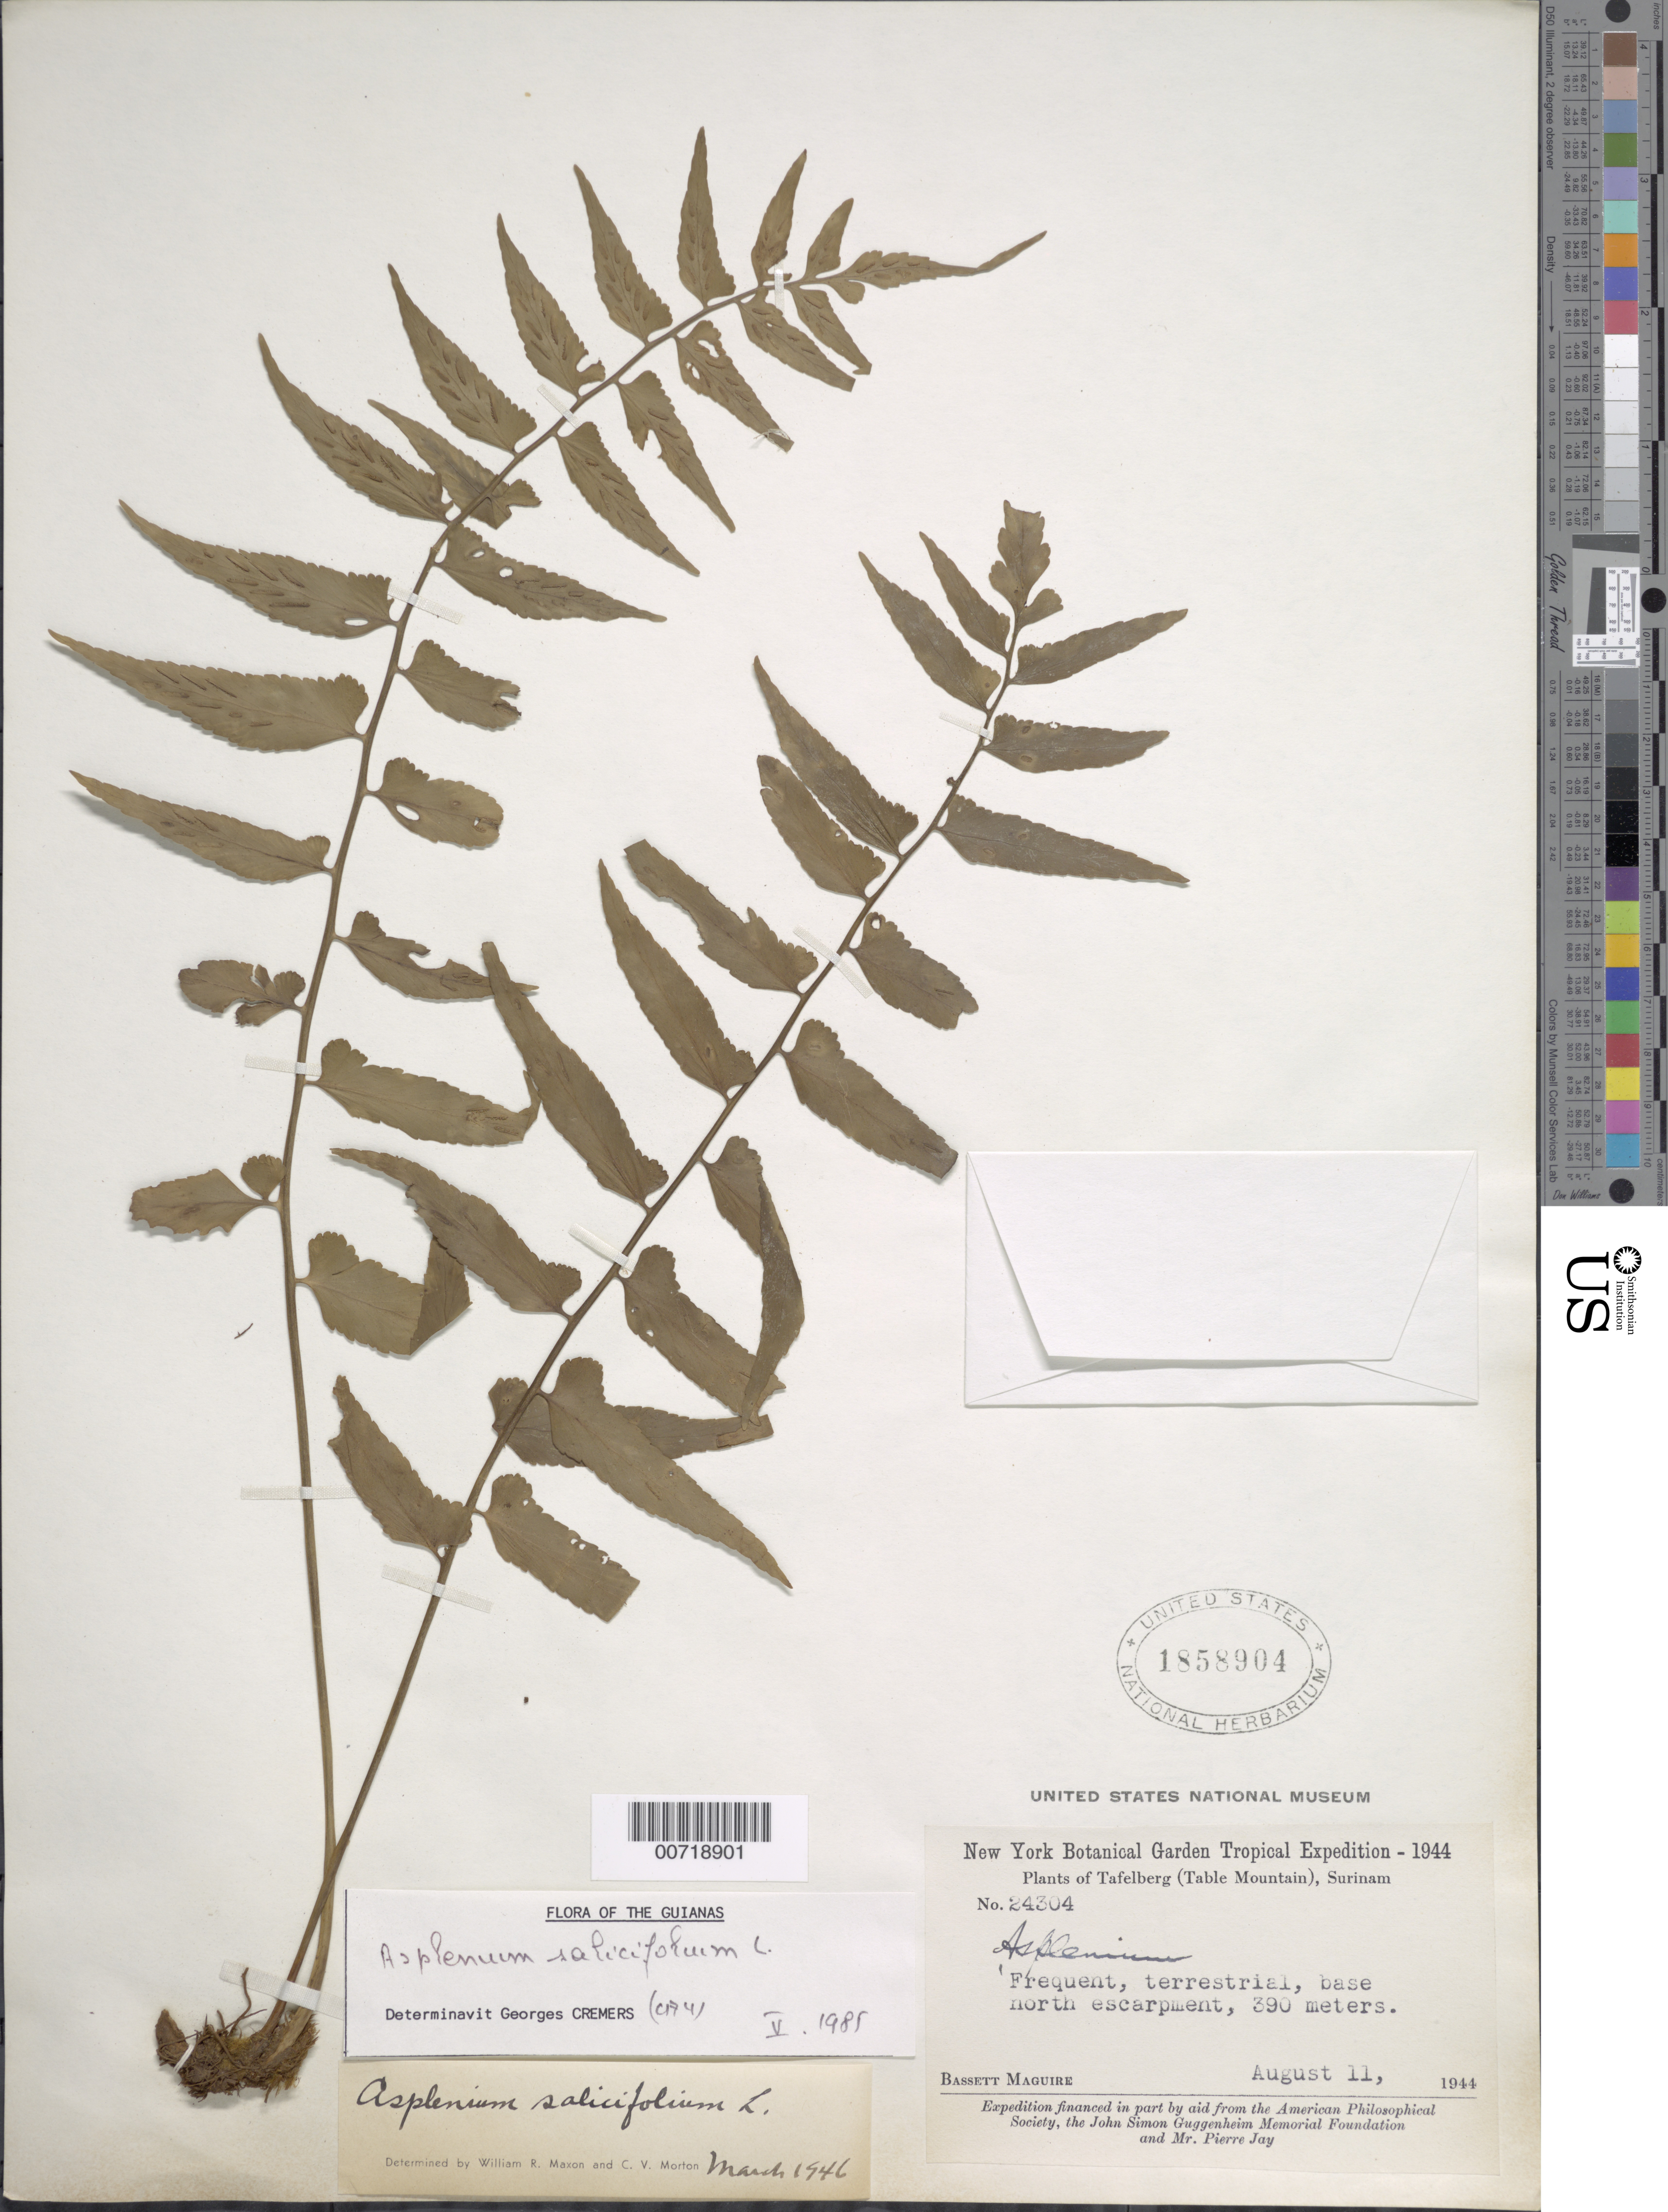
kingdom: Plantae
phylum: Tracheophyta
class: Polypodiopsida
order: Polypodiales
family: Aspleniaceae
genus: Asplenium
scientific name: Asplenium salicifolium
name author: L.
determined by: Cremers, Georges A.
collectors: B. Maguire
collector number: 24304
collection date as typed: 11-Aug-44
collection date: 1944-08-11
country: Suriname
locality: Tafelberg (Table Mountain), north escarpment base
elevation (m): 390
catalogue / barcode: US 1858904